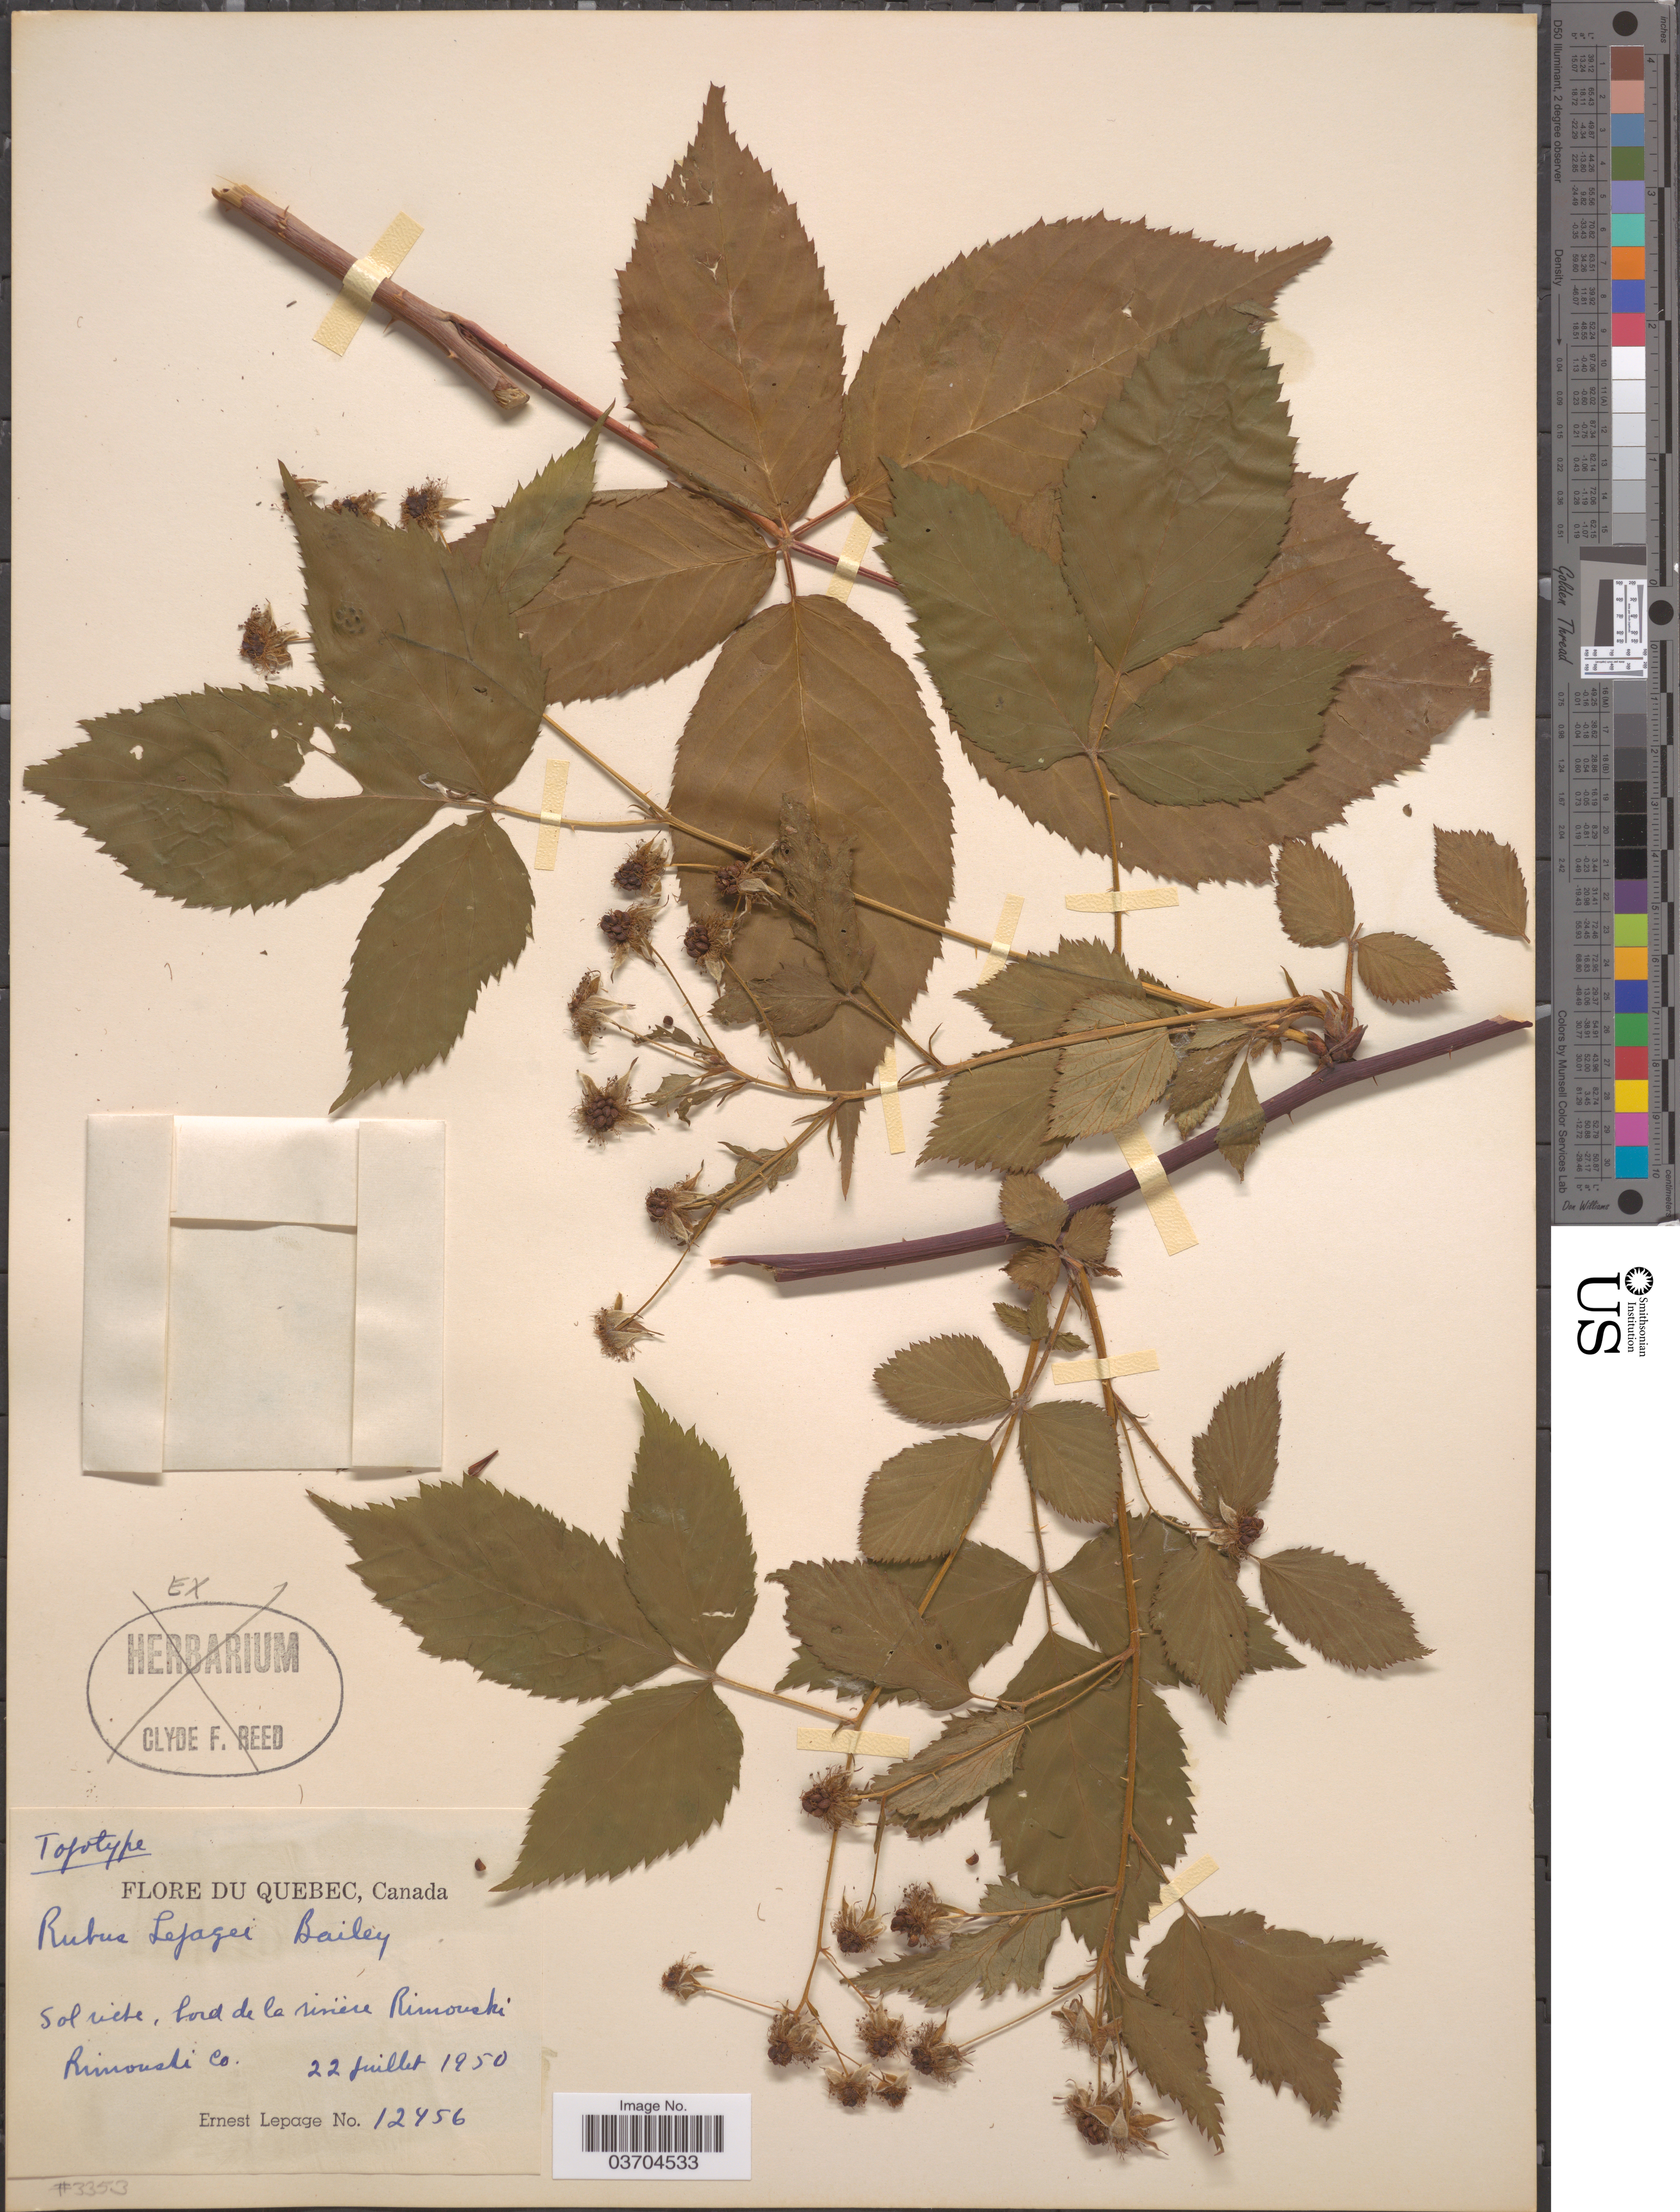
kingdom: Plantae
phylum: Tracheophyta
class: Magnoliopsida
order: Rosales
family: Rosaceae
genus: Rubus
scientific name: Rubus canadensis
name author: L.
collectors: E. Lepage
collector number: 12456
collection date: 1950-07-22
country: Canada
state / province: Quebec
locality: Lord de la rivière Rimouski, Rimouski Co.